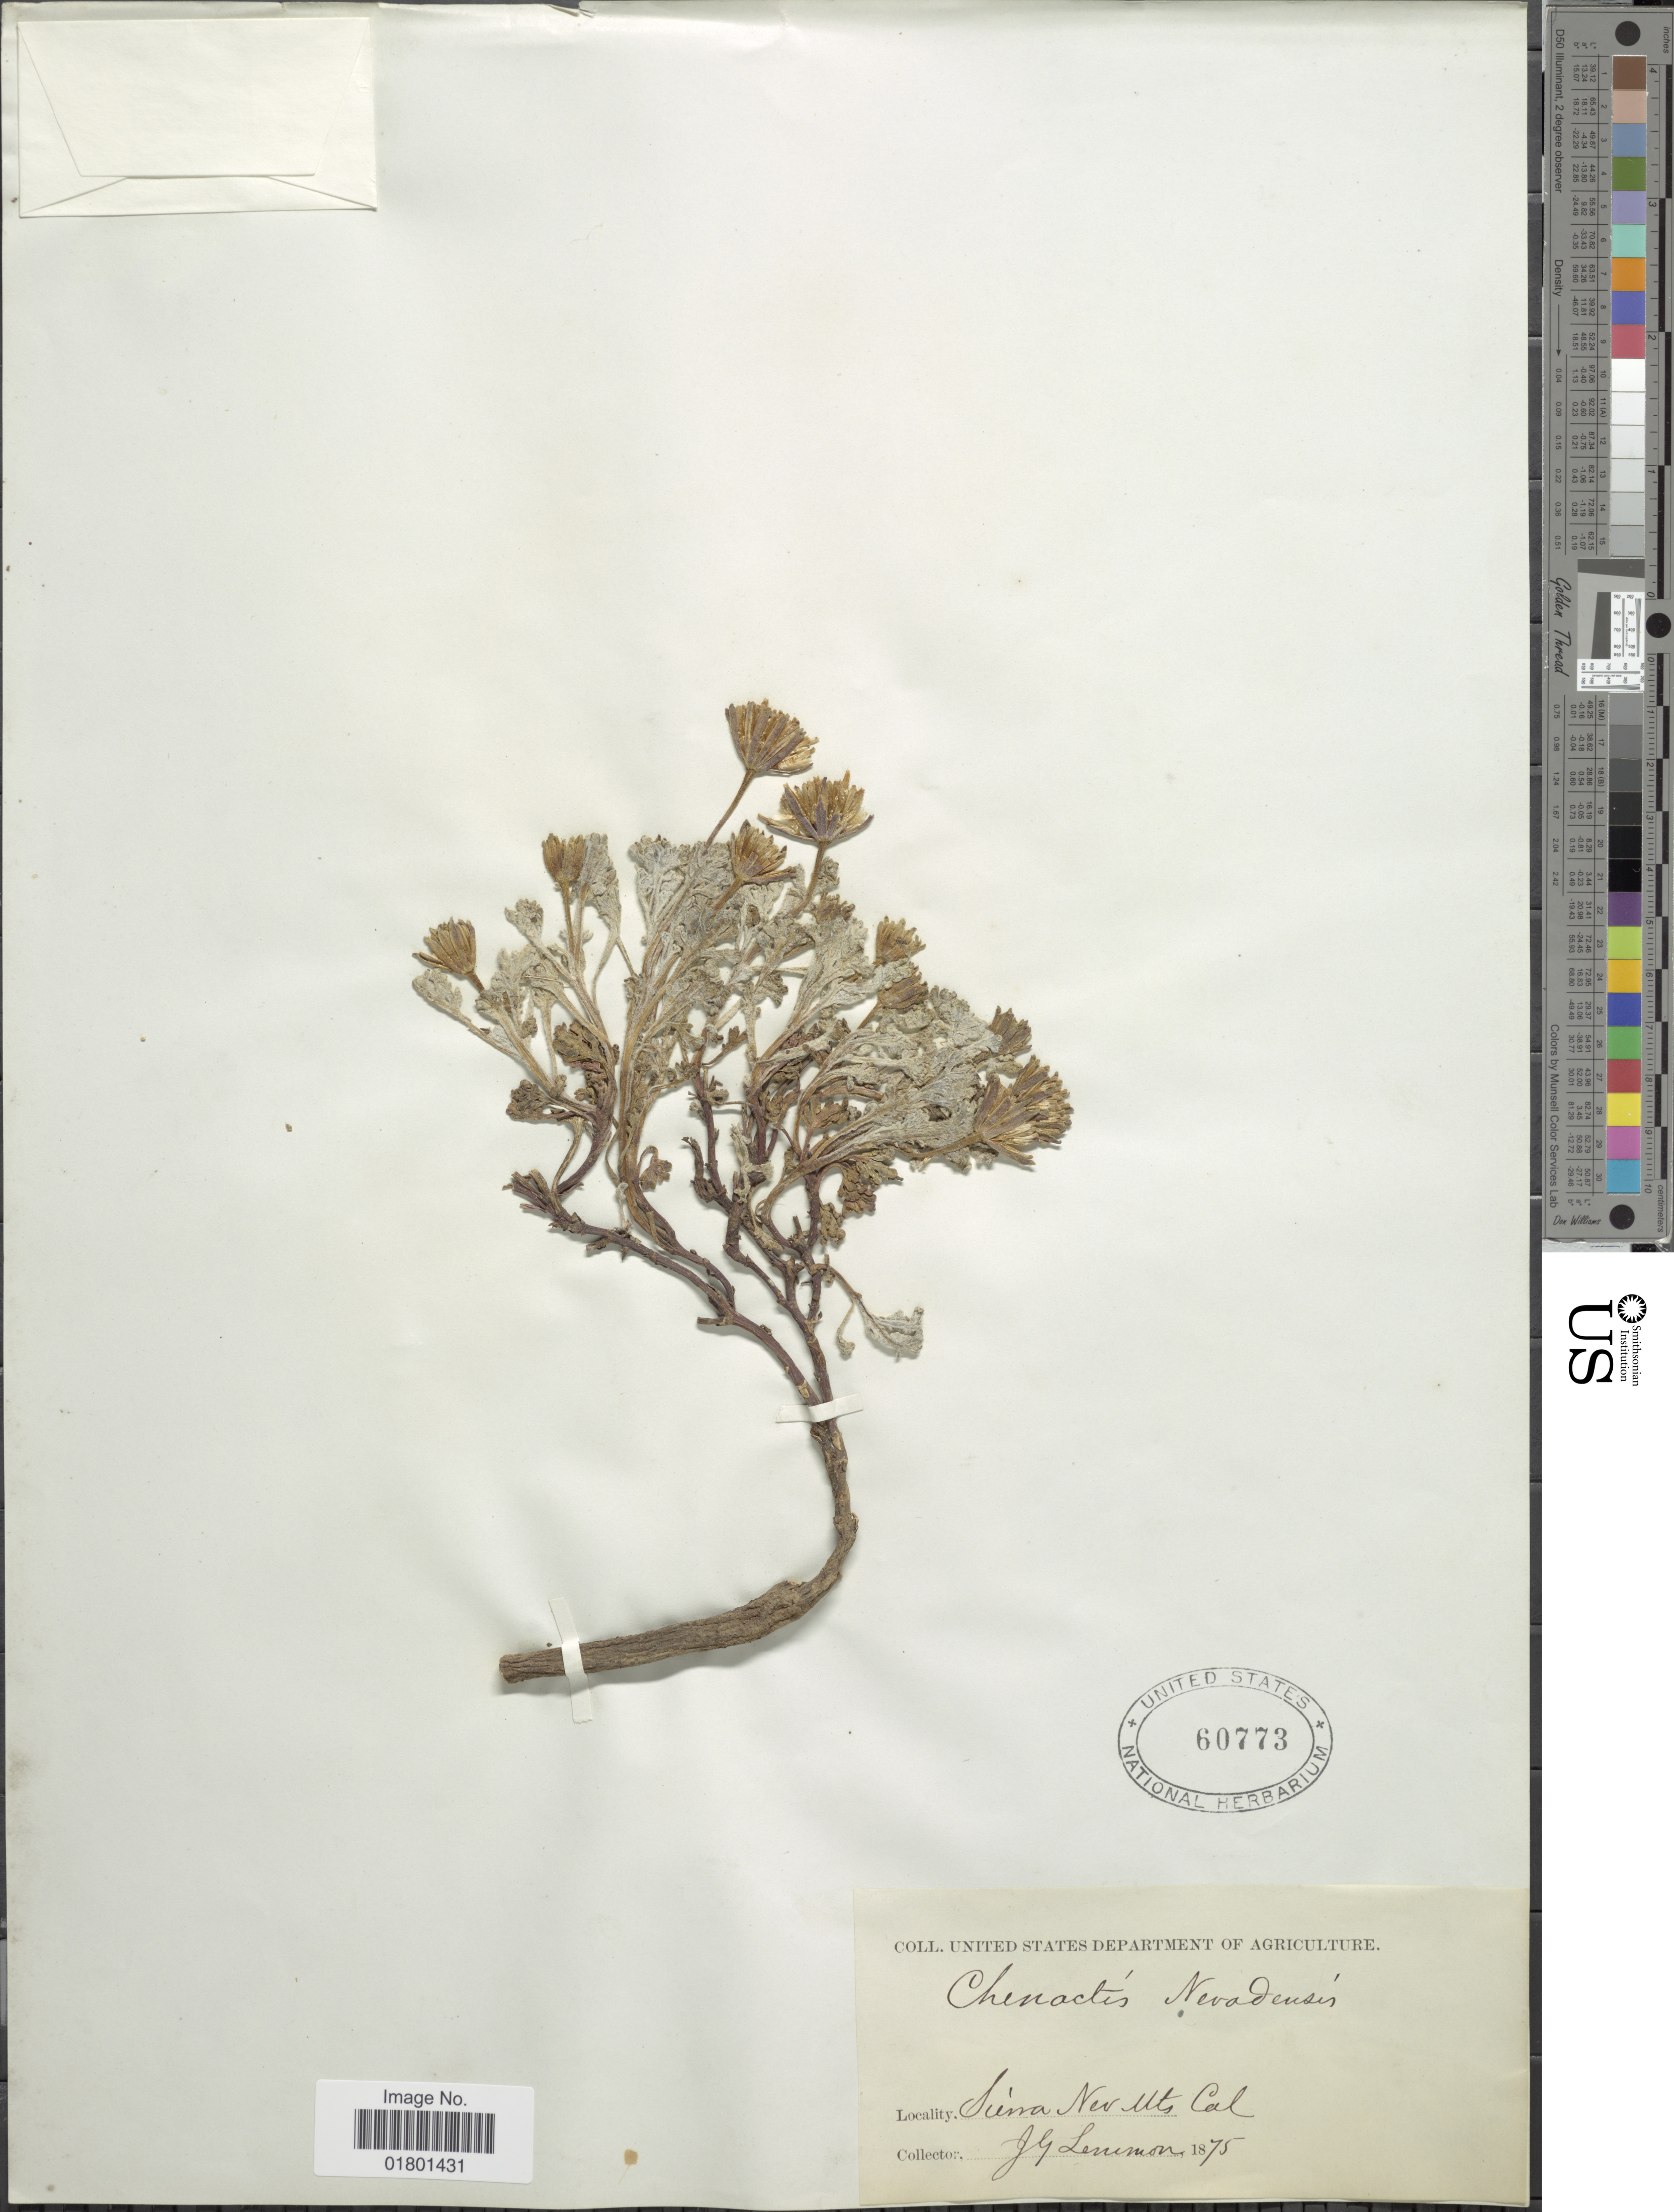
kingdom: Plantae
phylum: Tracheophyta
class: Magnoliopsida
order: Asterales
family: Asteraceae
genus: Chaenactis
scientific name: Chaenactis nevadensis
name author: (Kellogg) A. Gray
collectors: J. Lemmon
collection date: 1875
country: United States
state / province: California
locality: Sierra Nev Mts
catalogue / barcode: US 60773